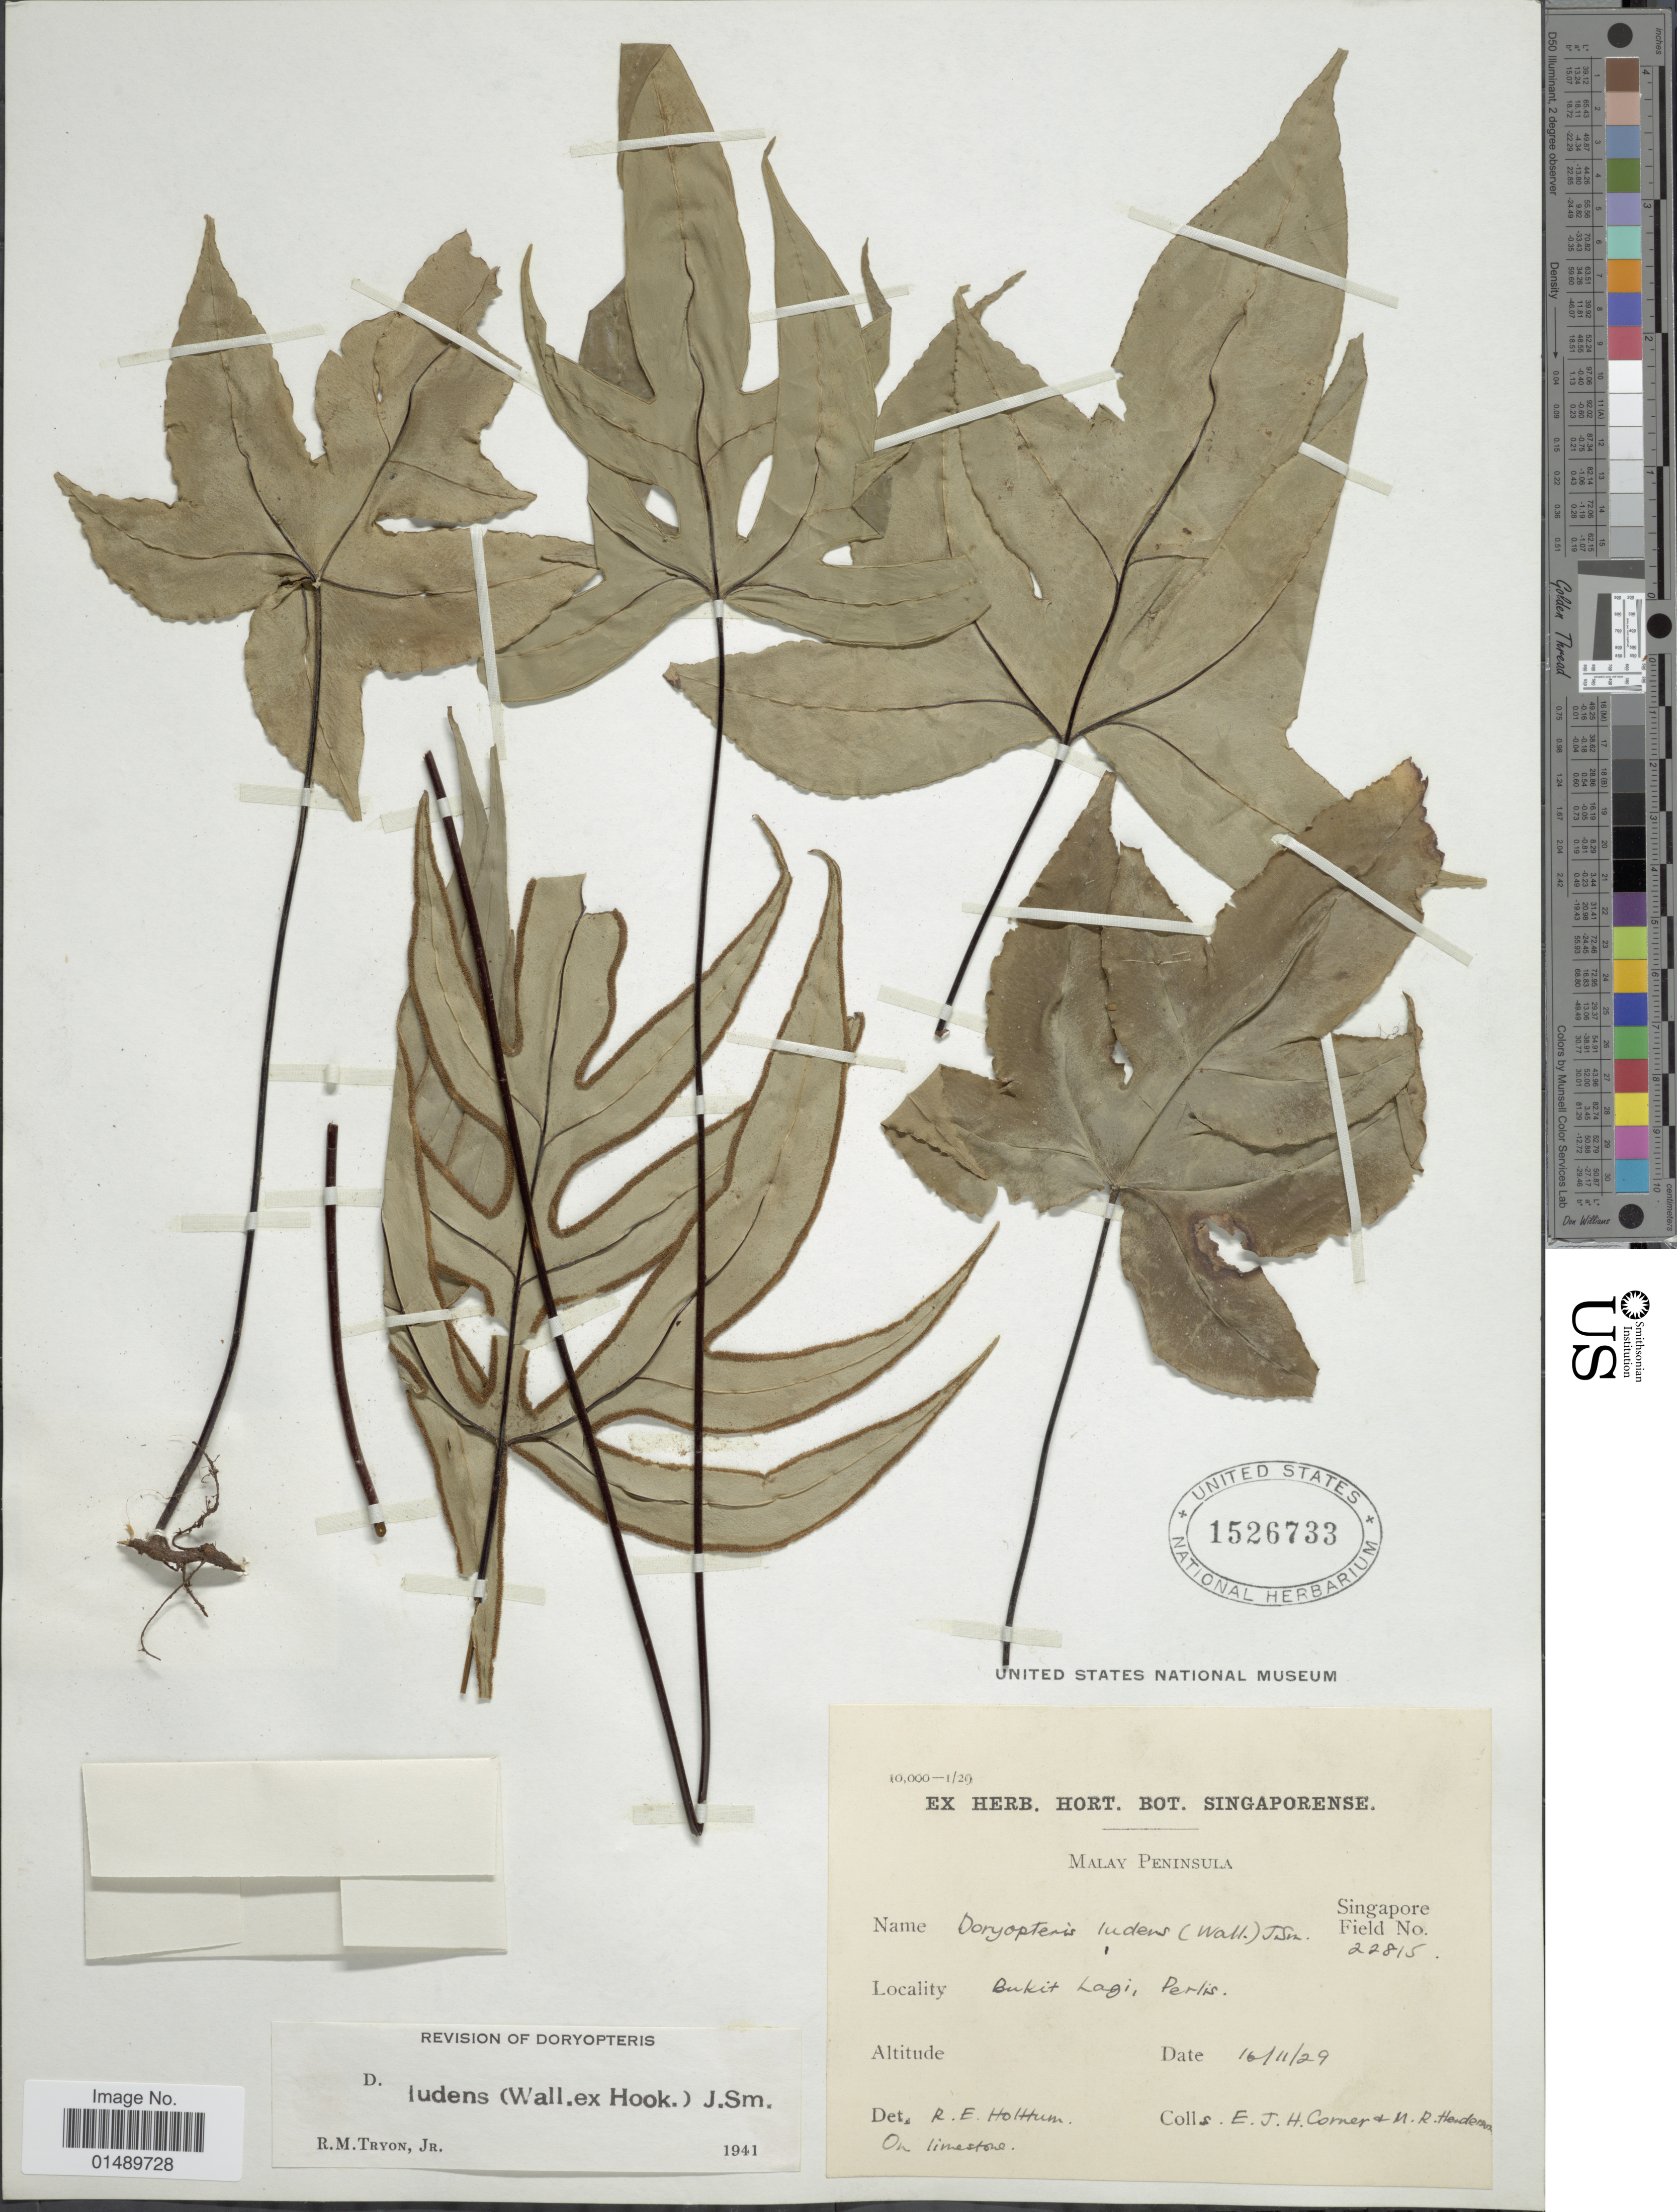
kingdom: Plantae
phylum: Tracheophyta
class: Polypodiopsida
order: Polypodiales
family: Pteridaceae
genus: Calciphilopteris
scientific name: Calciphilopteris ludens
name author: (Wall. ex Hook.) Yesilyurt & H. Schneid.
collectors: E. Corner & M. Henderson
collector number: Singapore Field 22815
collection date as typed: Transcribed d/m/y: 16/11/29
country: Malaysia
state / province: Perlis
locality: Malay Peninsula, Bukit Lagi.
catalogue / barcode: US 1526733